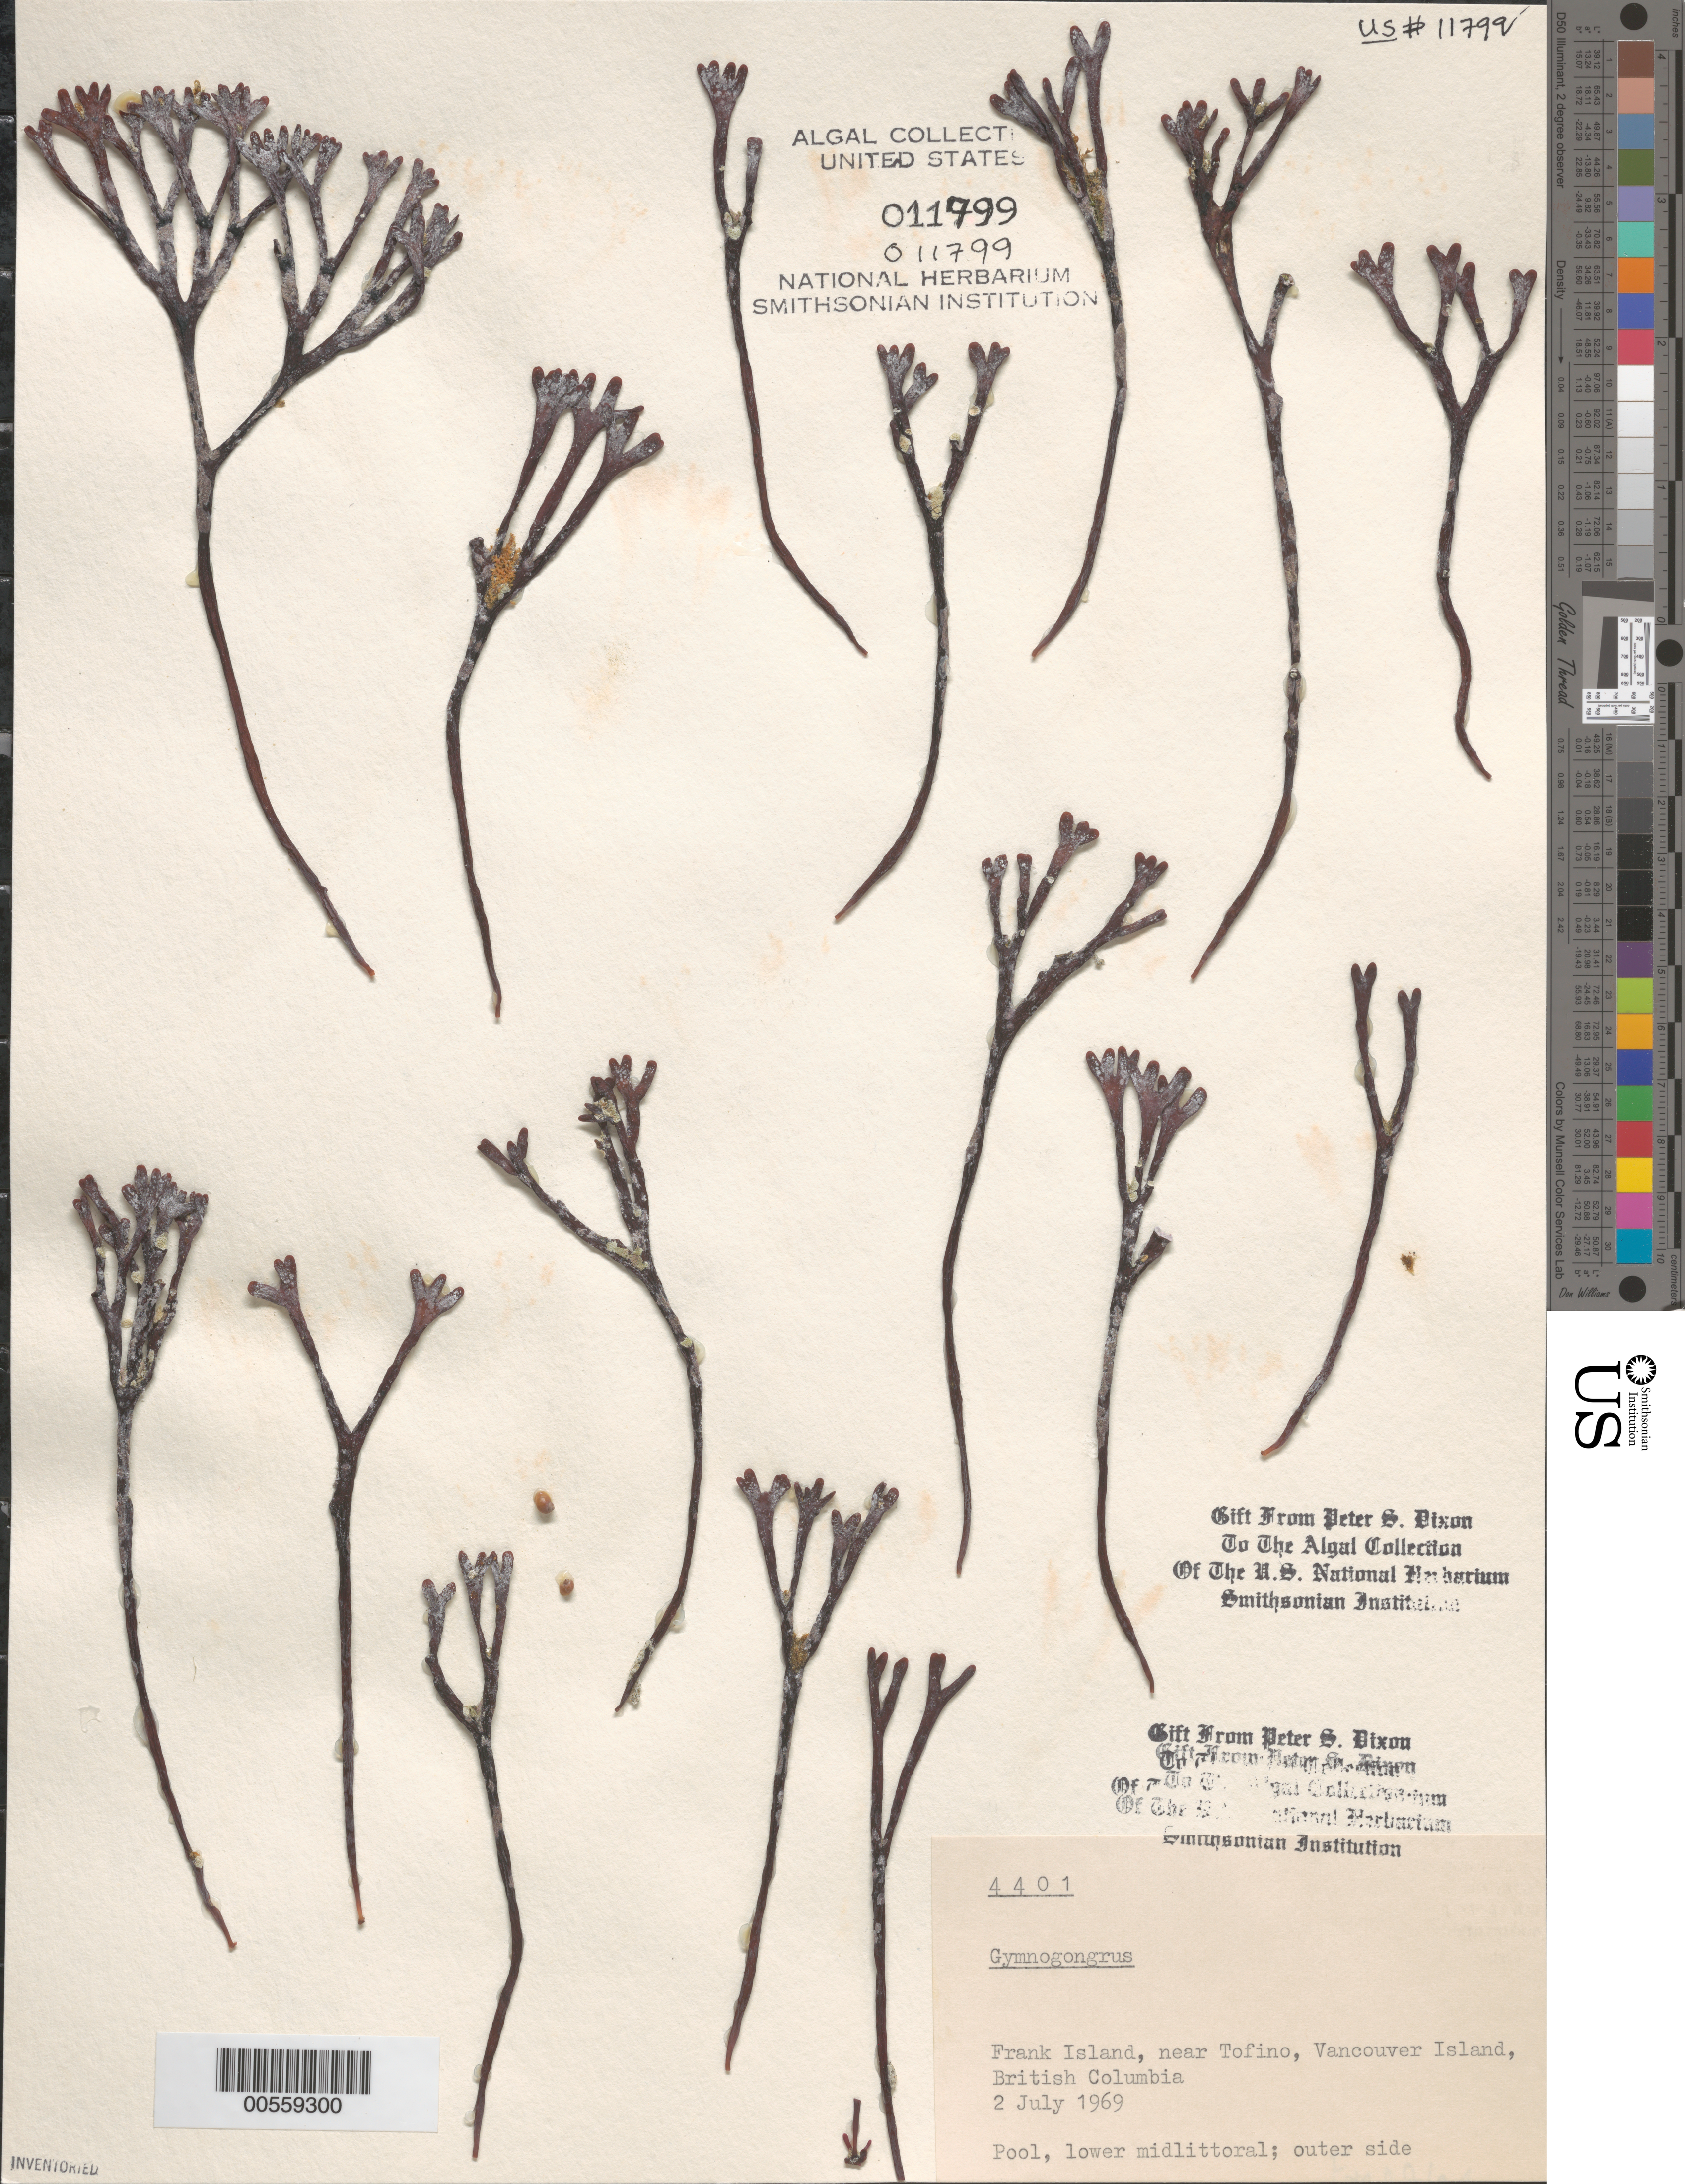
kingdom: Plantae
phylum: Rhodophyta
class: Florideophyceae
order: Gigartinales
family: Phyllophoraceae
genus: Gymnogongrus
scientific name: Gymnogongrus sp.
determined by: Dixon, P. S.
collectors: P. S. Dixon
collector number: PSD 4401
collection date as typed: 02 Jul 1969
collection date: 1969-07-02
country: Canada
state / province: British Columbia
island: Frank Island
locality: Near Tofino, Vancouver Island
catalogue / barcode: US 11799